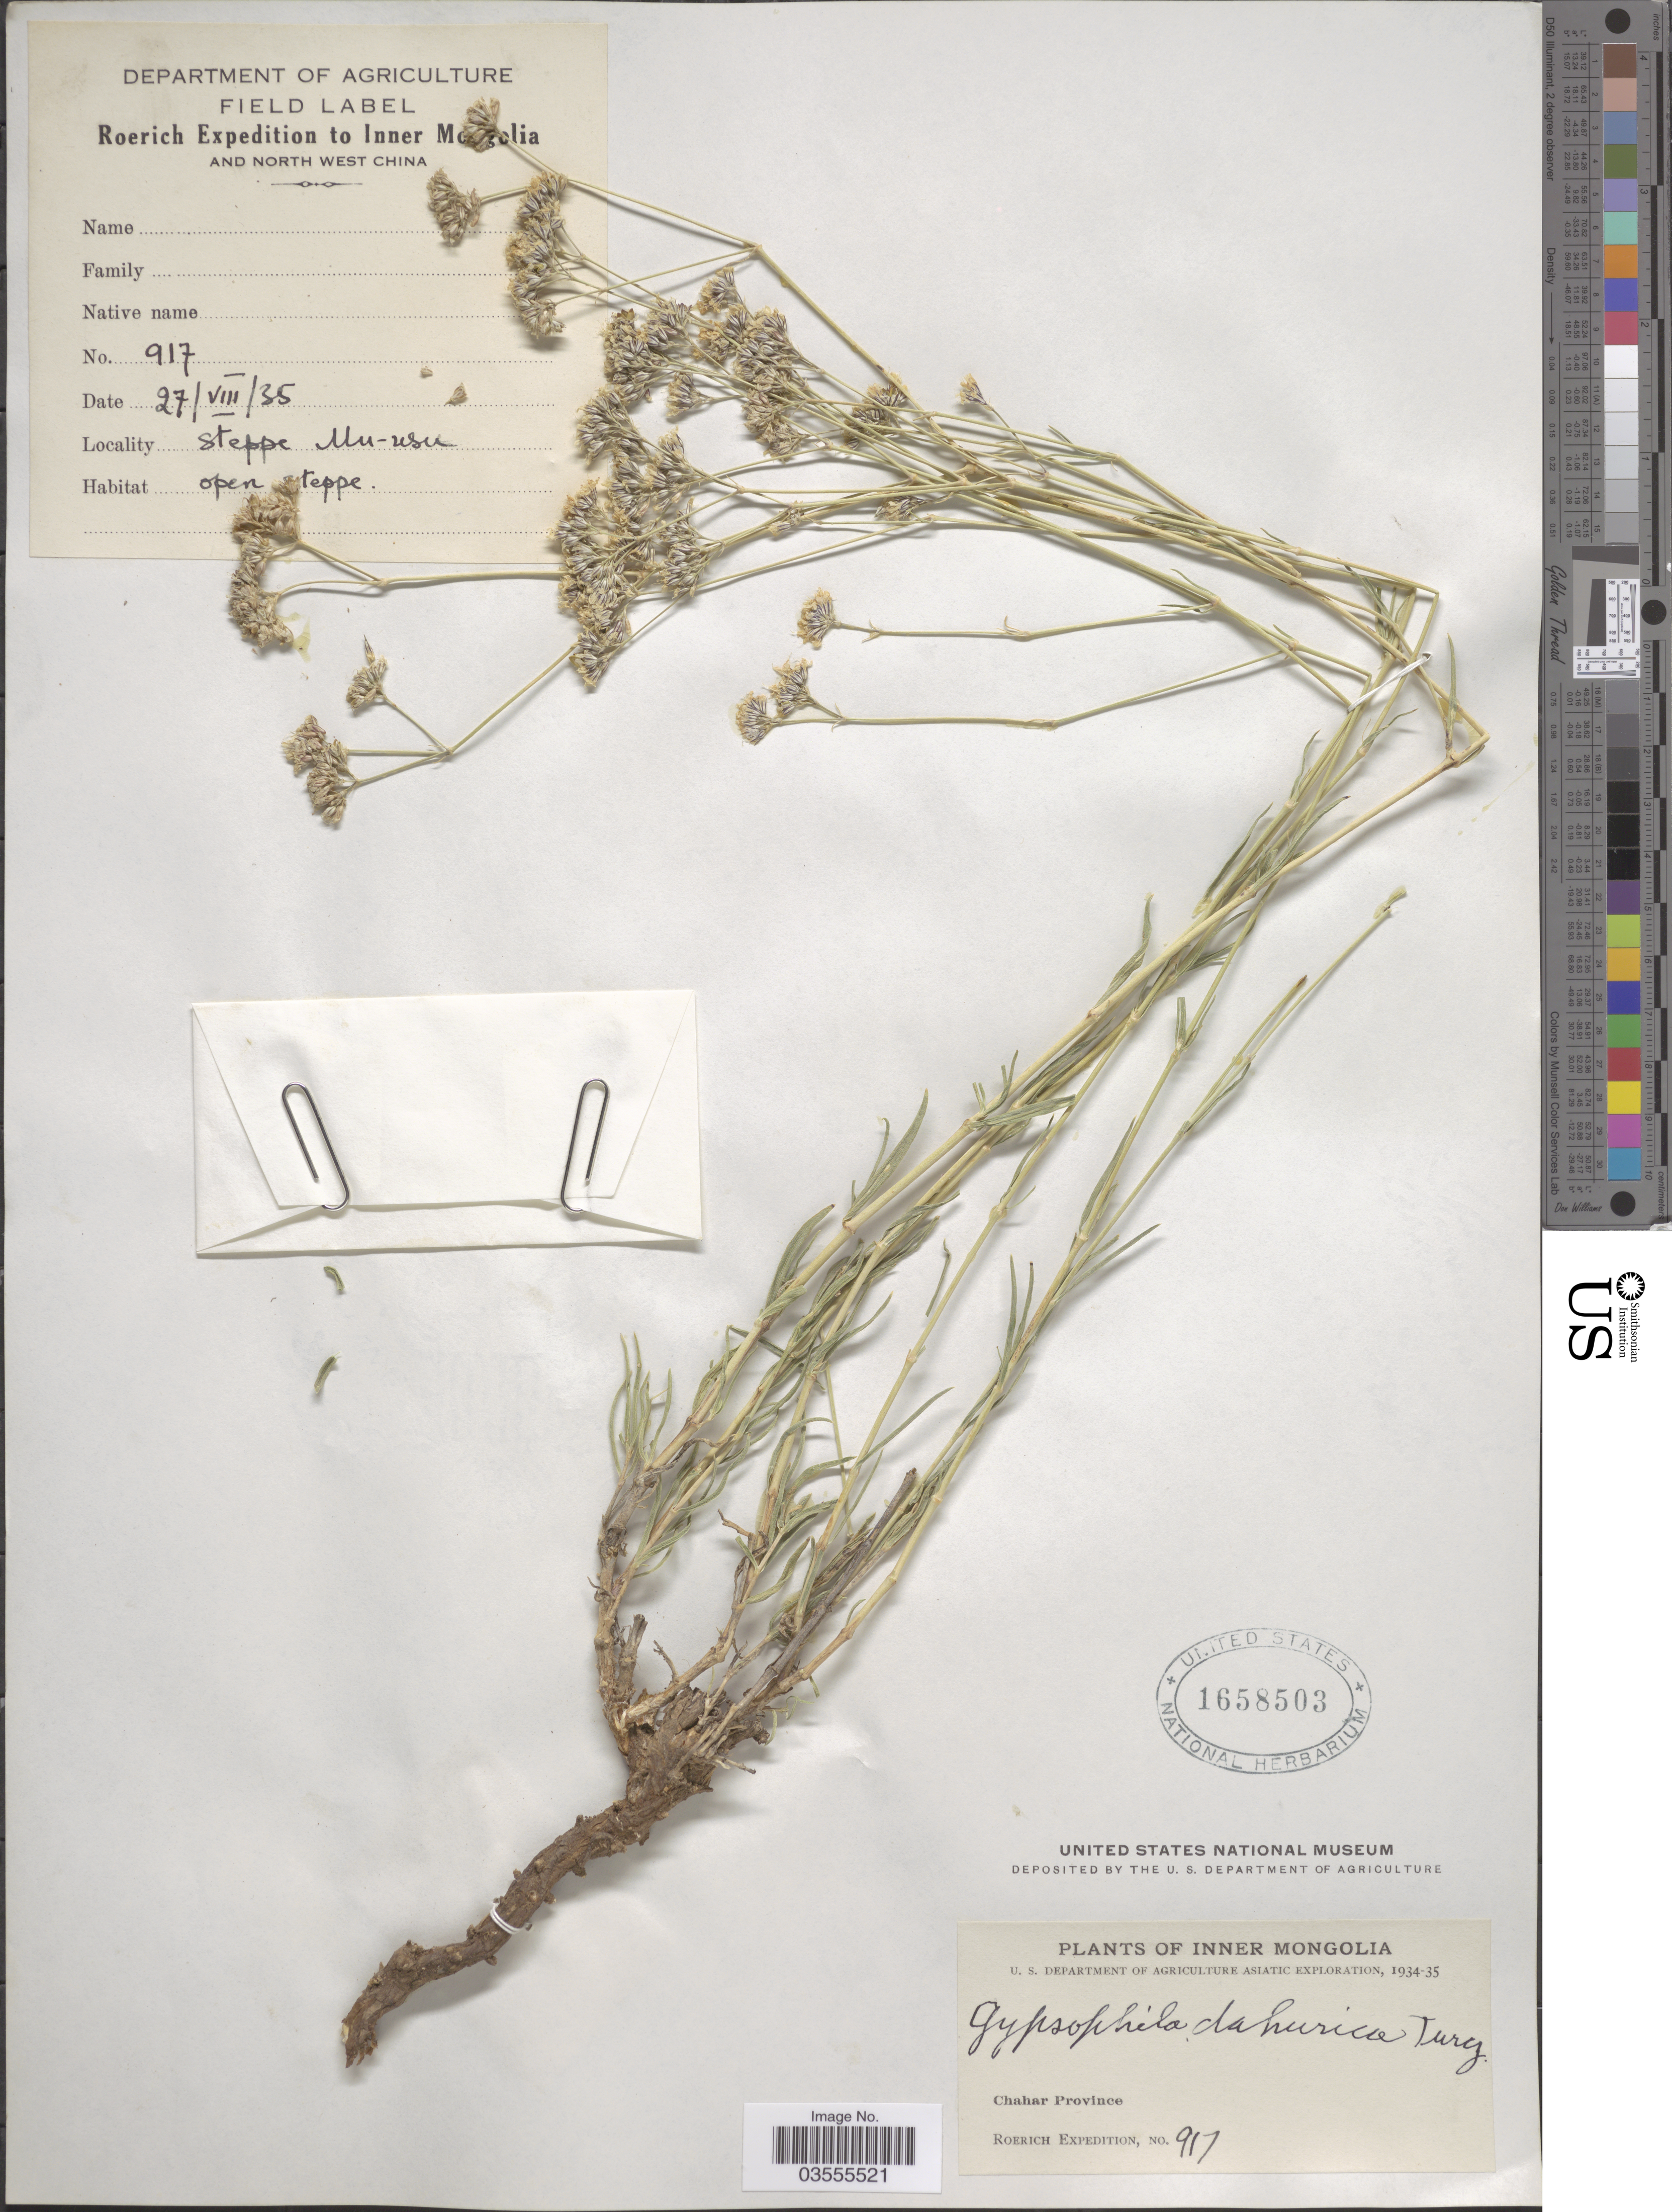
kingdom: Plantae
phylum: Tracheophyta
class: Magnoliopsida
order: Caryophyllales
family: Caryophyllaceae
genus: Gypsophila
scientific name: Gypsophila davurica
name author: Turcz. ex Fenzl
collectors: Roerich Expedition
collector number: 917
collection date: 1935-08-27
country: China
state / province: Nei Monggol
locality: Inner Mongolia and North West China. Steppe Uu-usu. Chahar Province.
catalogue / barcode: US 1658503